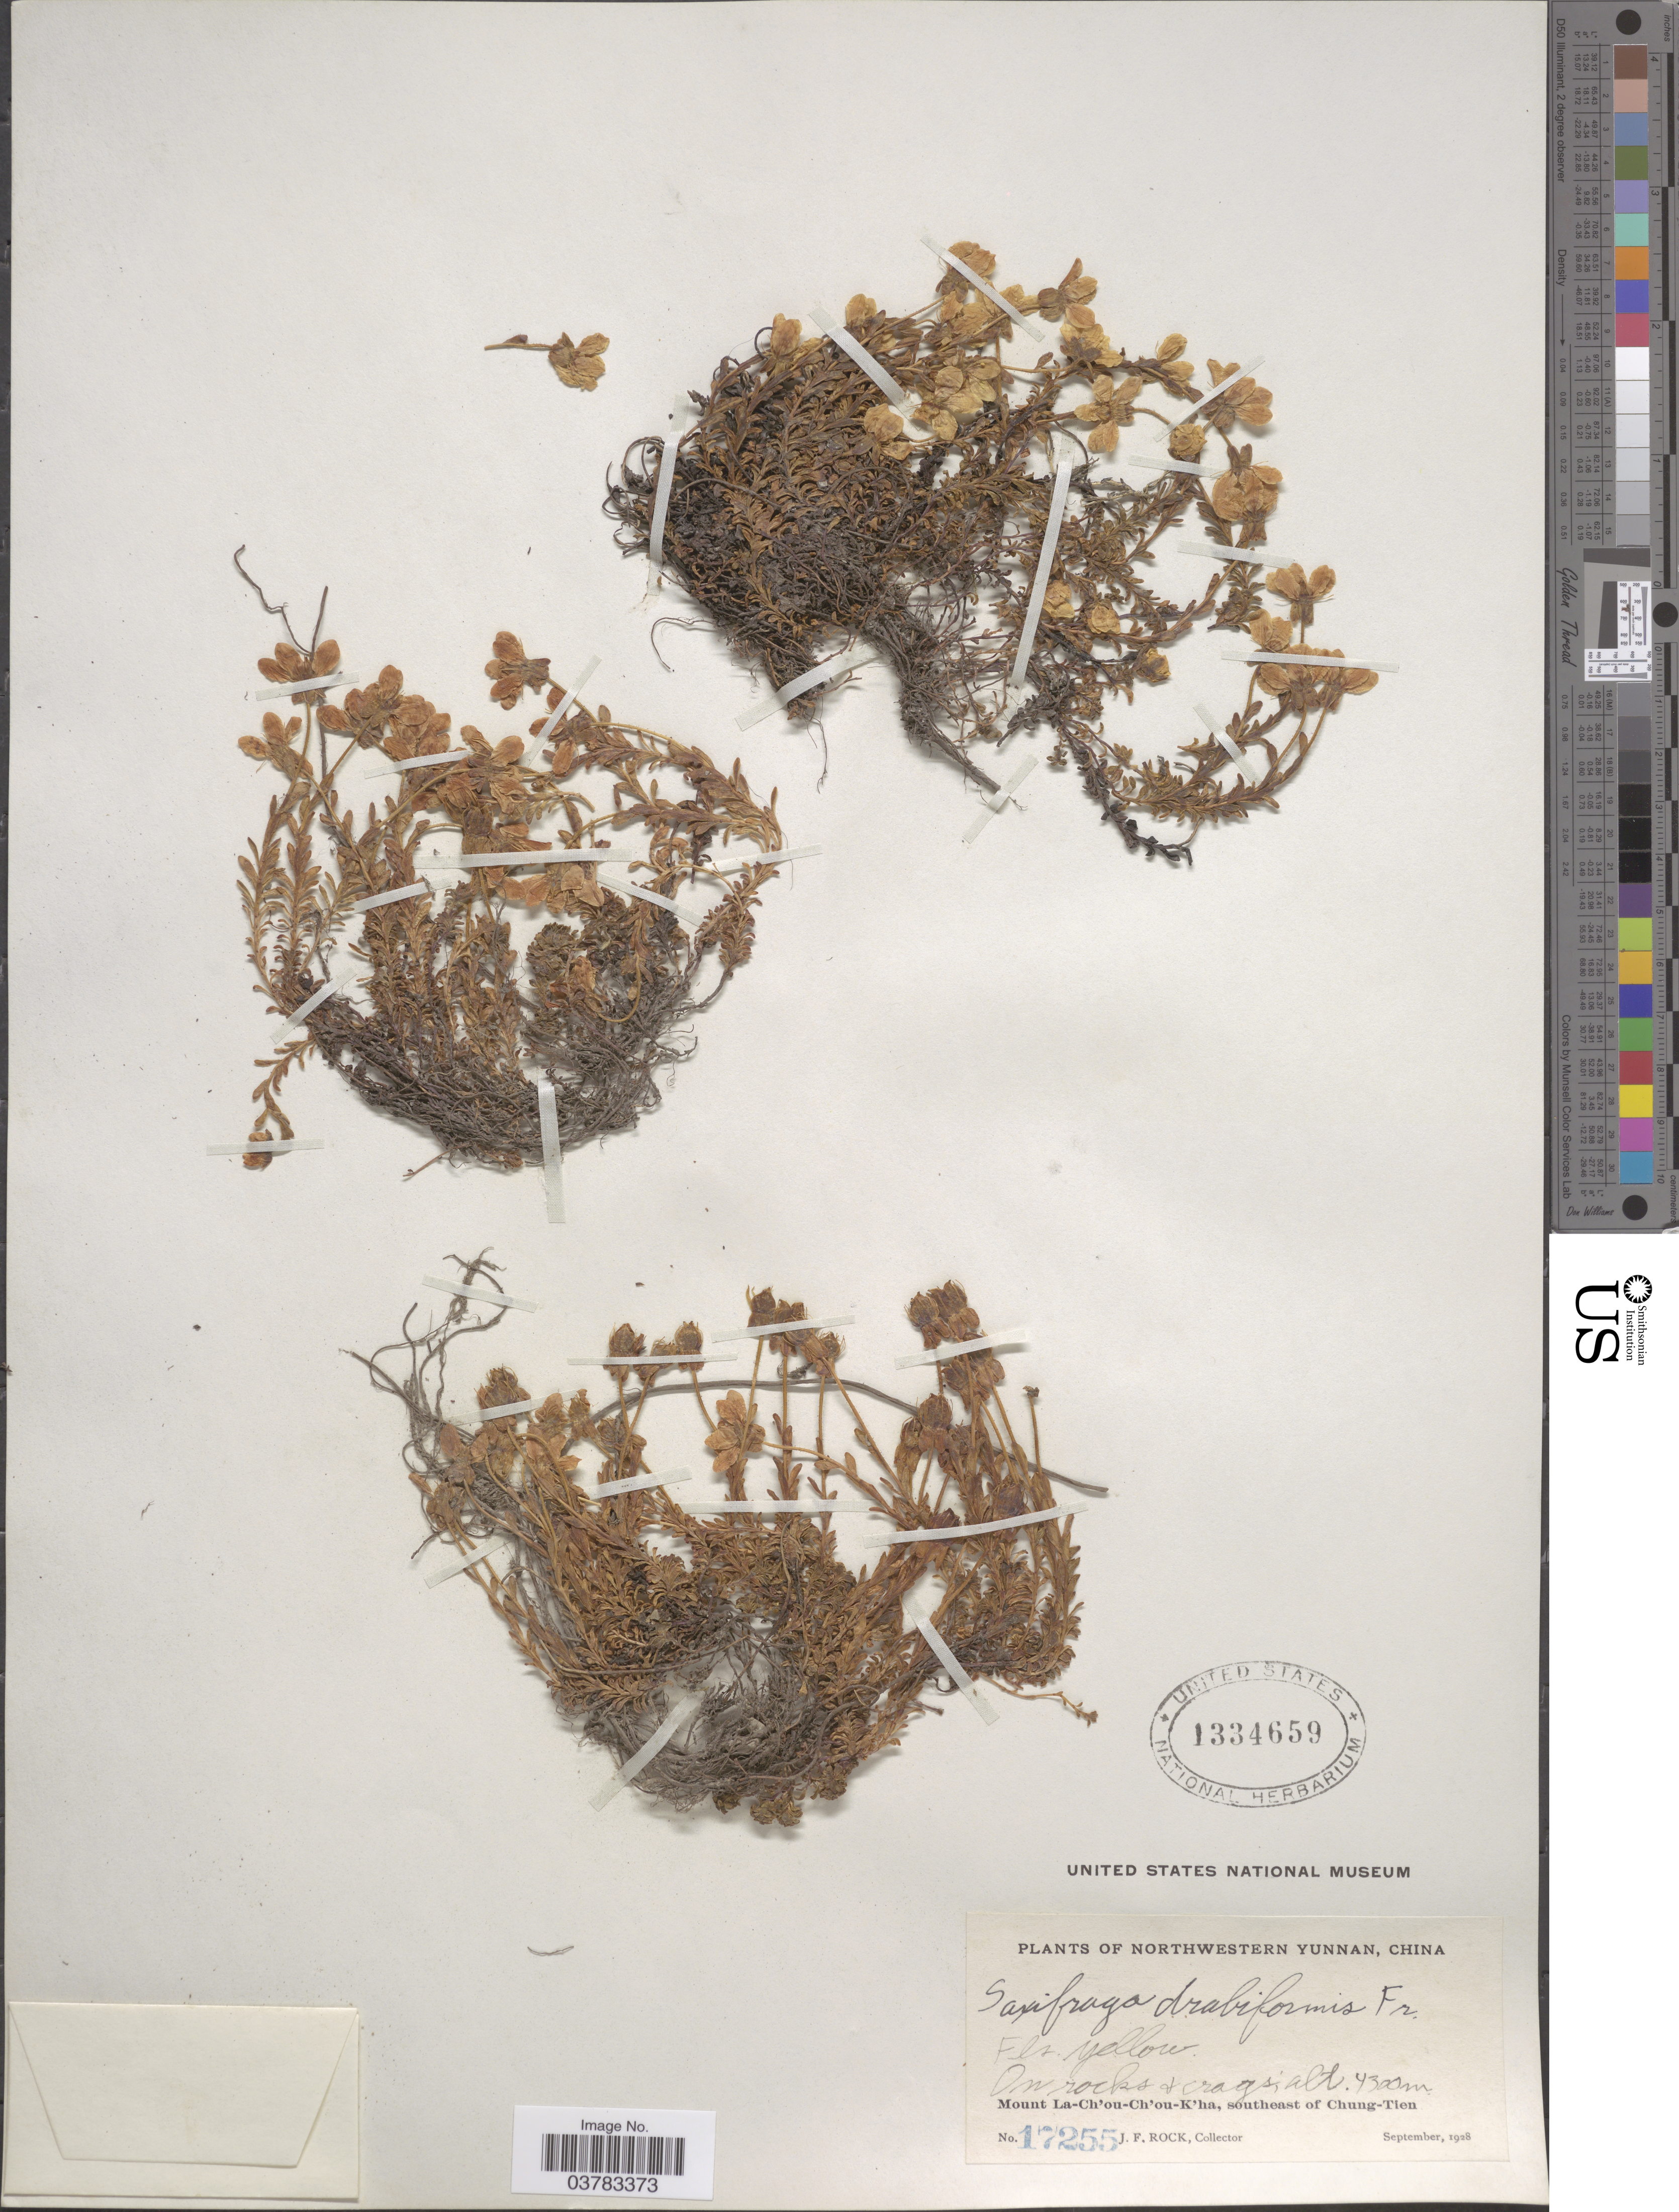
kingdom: Plantae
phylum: Tracheophyta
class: Magnoliopsida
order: Saxifragales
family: Saxifragaceae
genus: Saxifraga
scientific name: Saxifraga drabiformis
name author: Franch.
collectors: J. Rock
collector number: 17255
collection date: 1928-09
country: China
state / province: Yunnan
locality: Northwestern Yunnan. Mount La-Ch'ou-K'ha, southeast of Chung-Tien.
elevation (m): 4300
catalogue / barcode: US 1334659